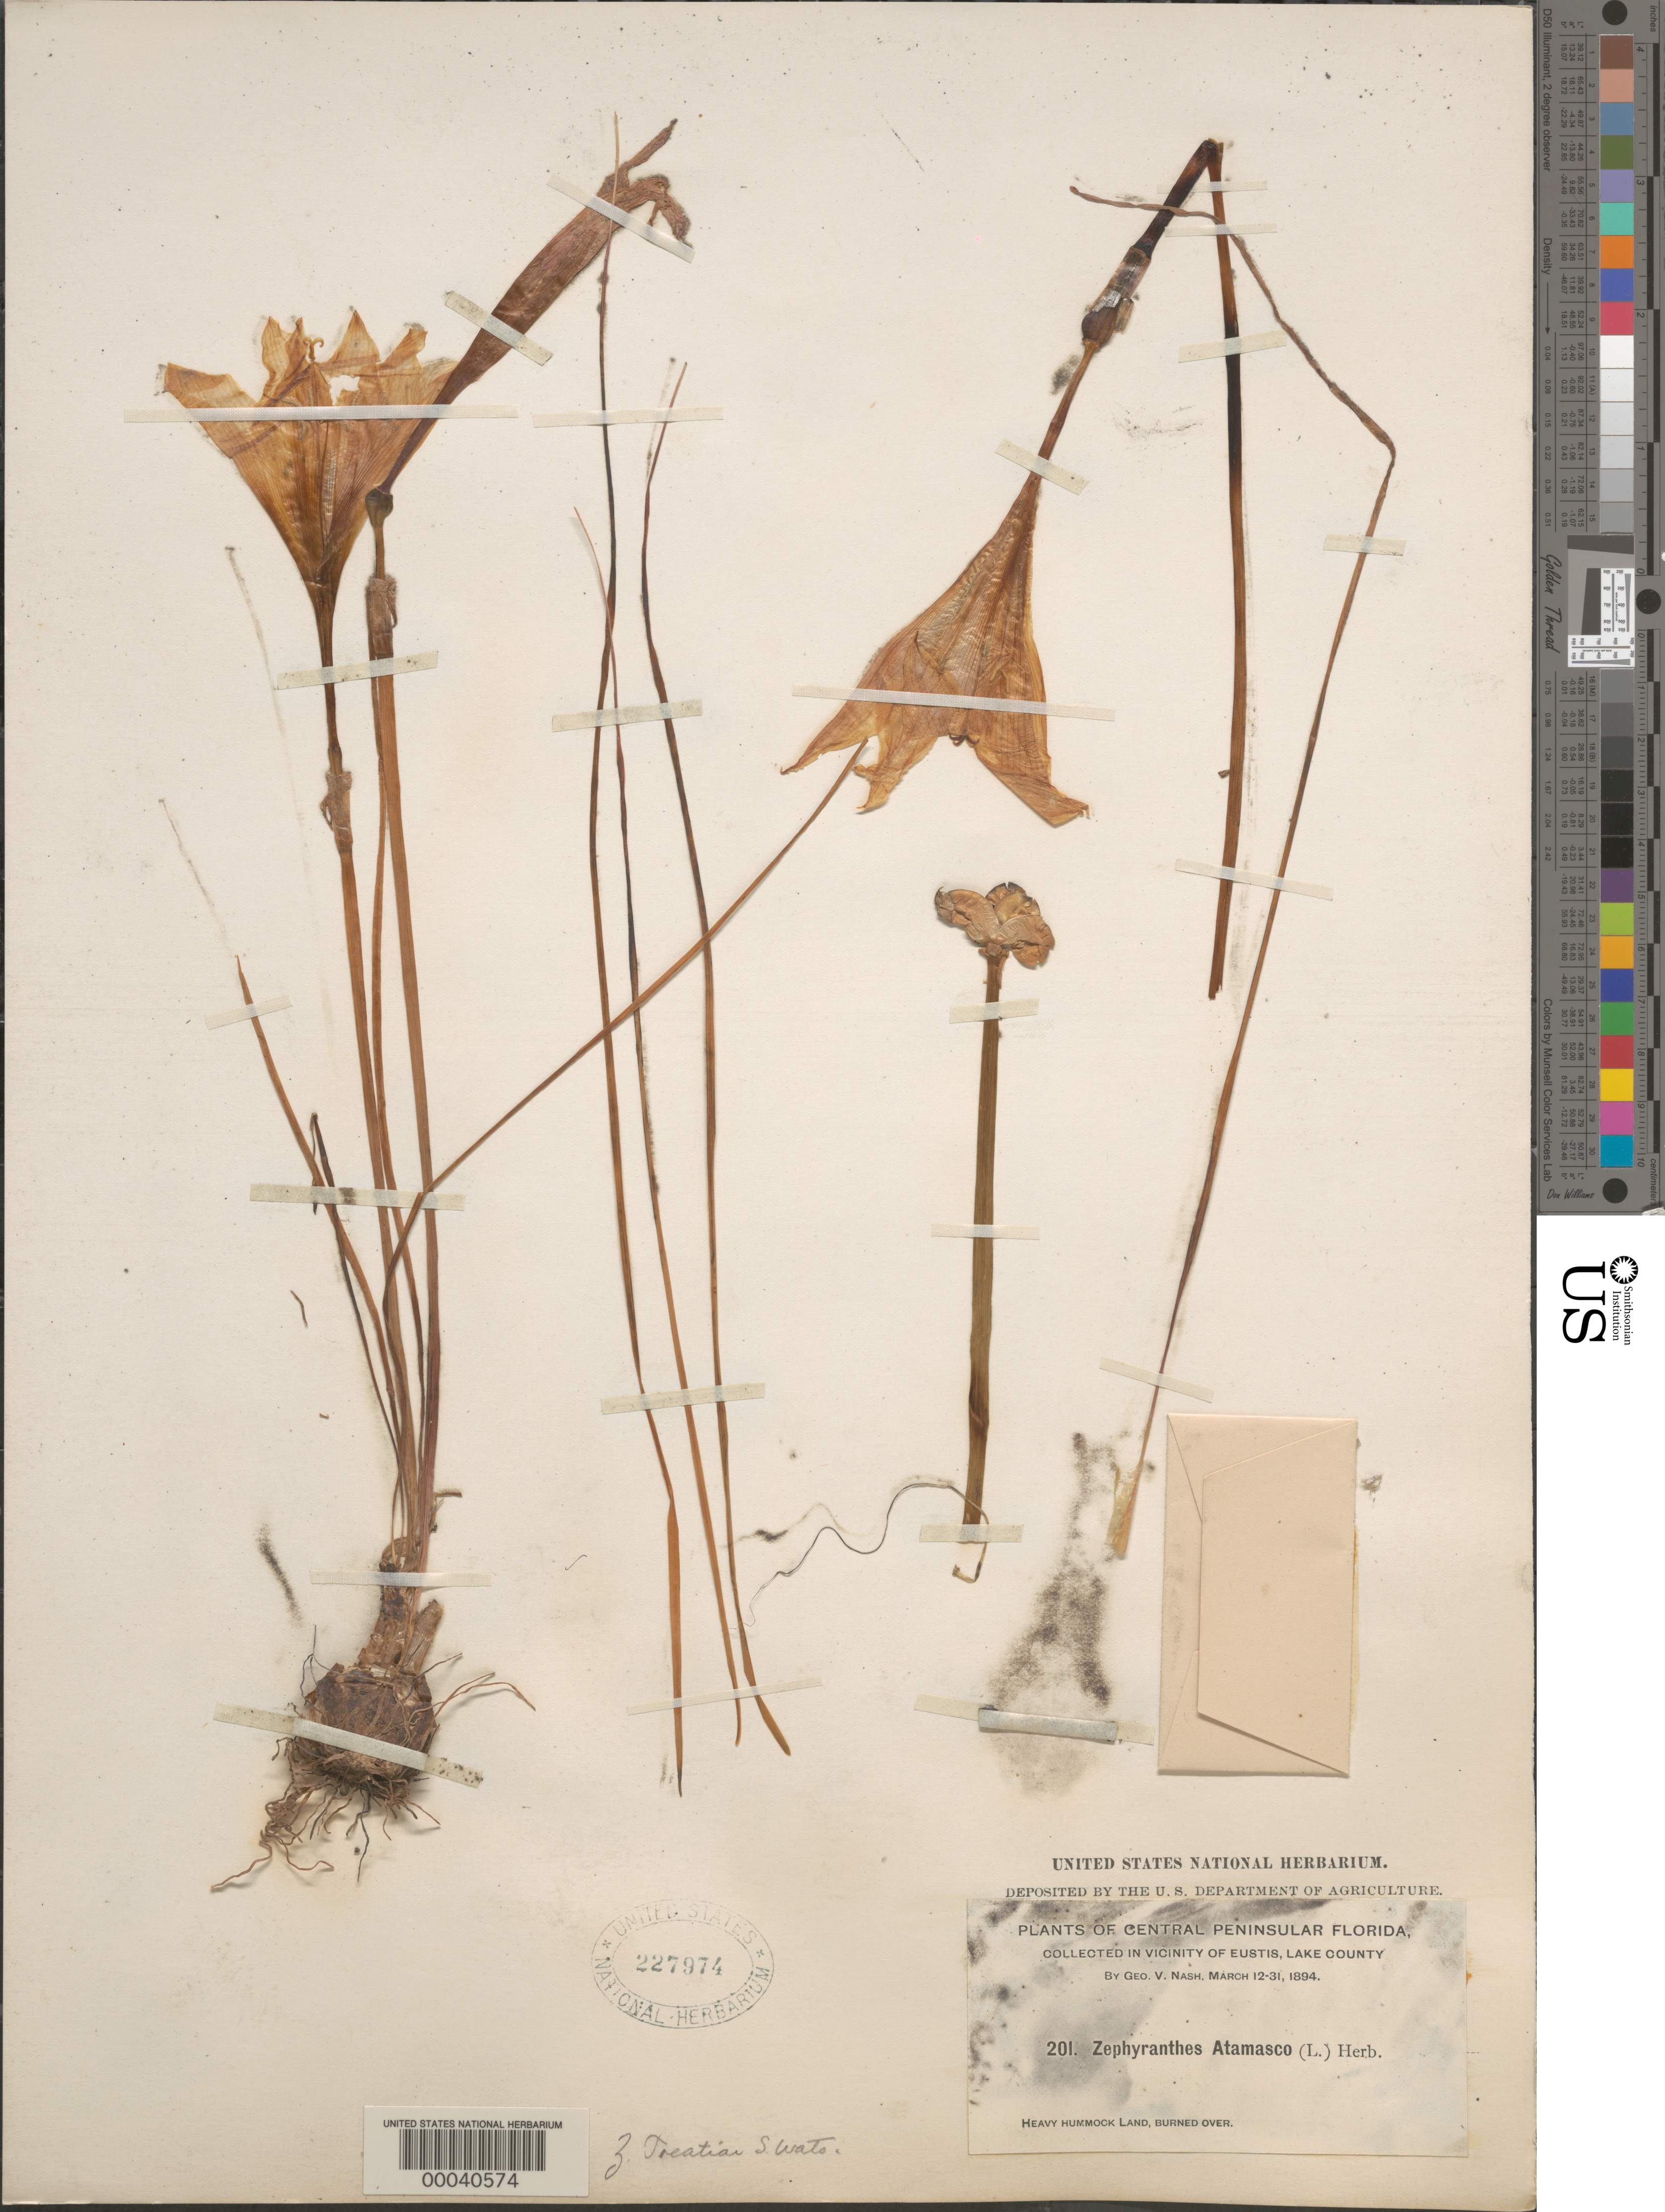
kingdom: Plantae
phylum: Tracheophyta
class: Liliopsida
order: Asparagales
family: Amaryllidaceae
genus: Zephyranthes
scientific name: Zephyranthes treatiae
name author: S. Watson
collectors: G. V. Nash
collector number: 201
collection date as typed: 12 Mar 1894 to 31 Mar 1894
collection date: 1894-03-12/1894-03-31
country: United States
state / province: Florida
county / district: Lake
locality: Vicinity of eustis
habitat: Heavy hummock land, burned over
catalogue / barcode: US 227974